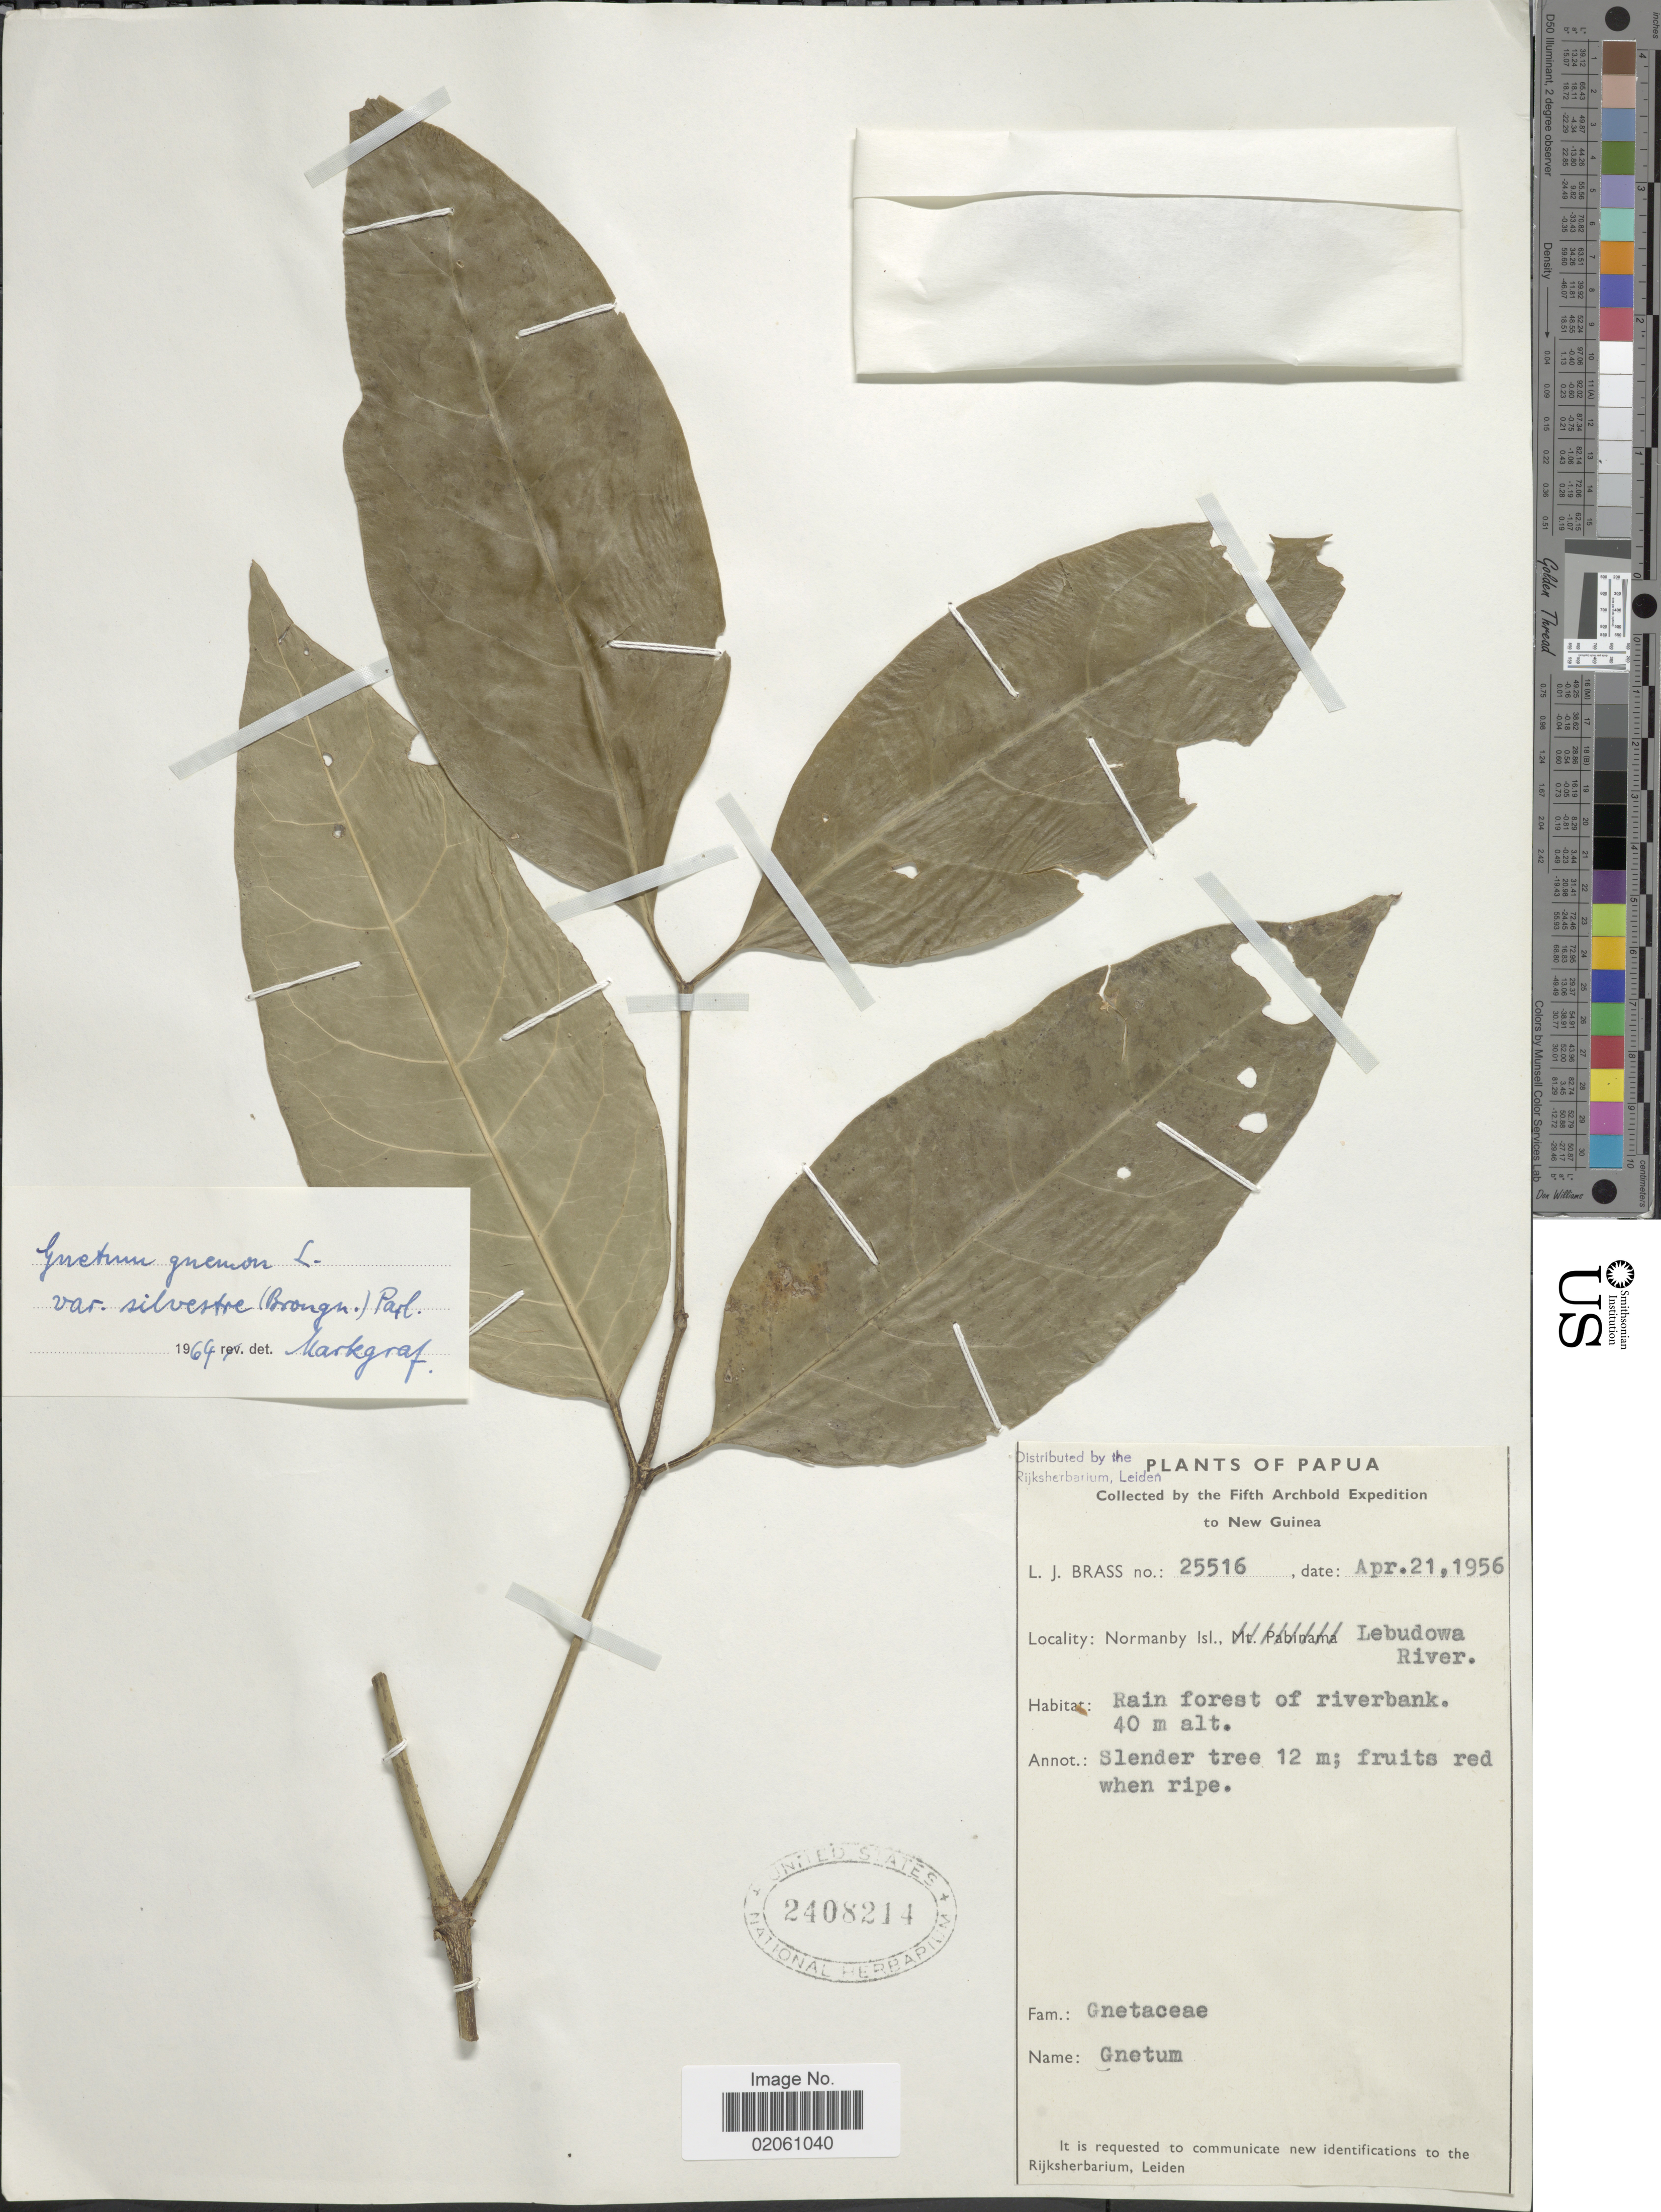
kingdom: Plantae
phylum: Tracheophyta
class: Gnetopsida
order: Gnetales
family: Gnetaceae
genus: Gnetum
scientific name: Gnetum gnemon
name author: L.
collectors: L. J. Brass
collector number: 25516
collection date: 1956-04-21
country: Papua New Guinea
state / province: Milne Bay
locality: Normanby, lebudowa River, Rain forest of riverbank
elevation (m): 40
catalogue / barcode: US 2408214